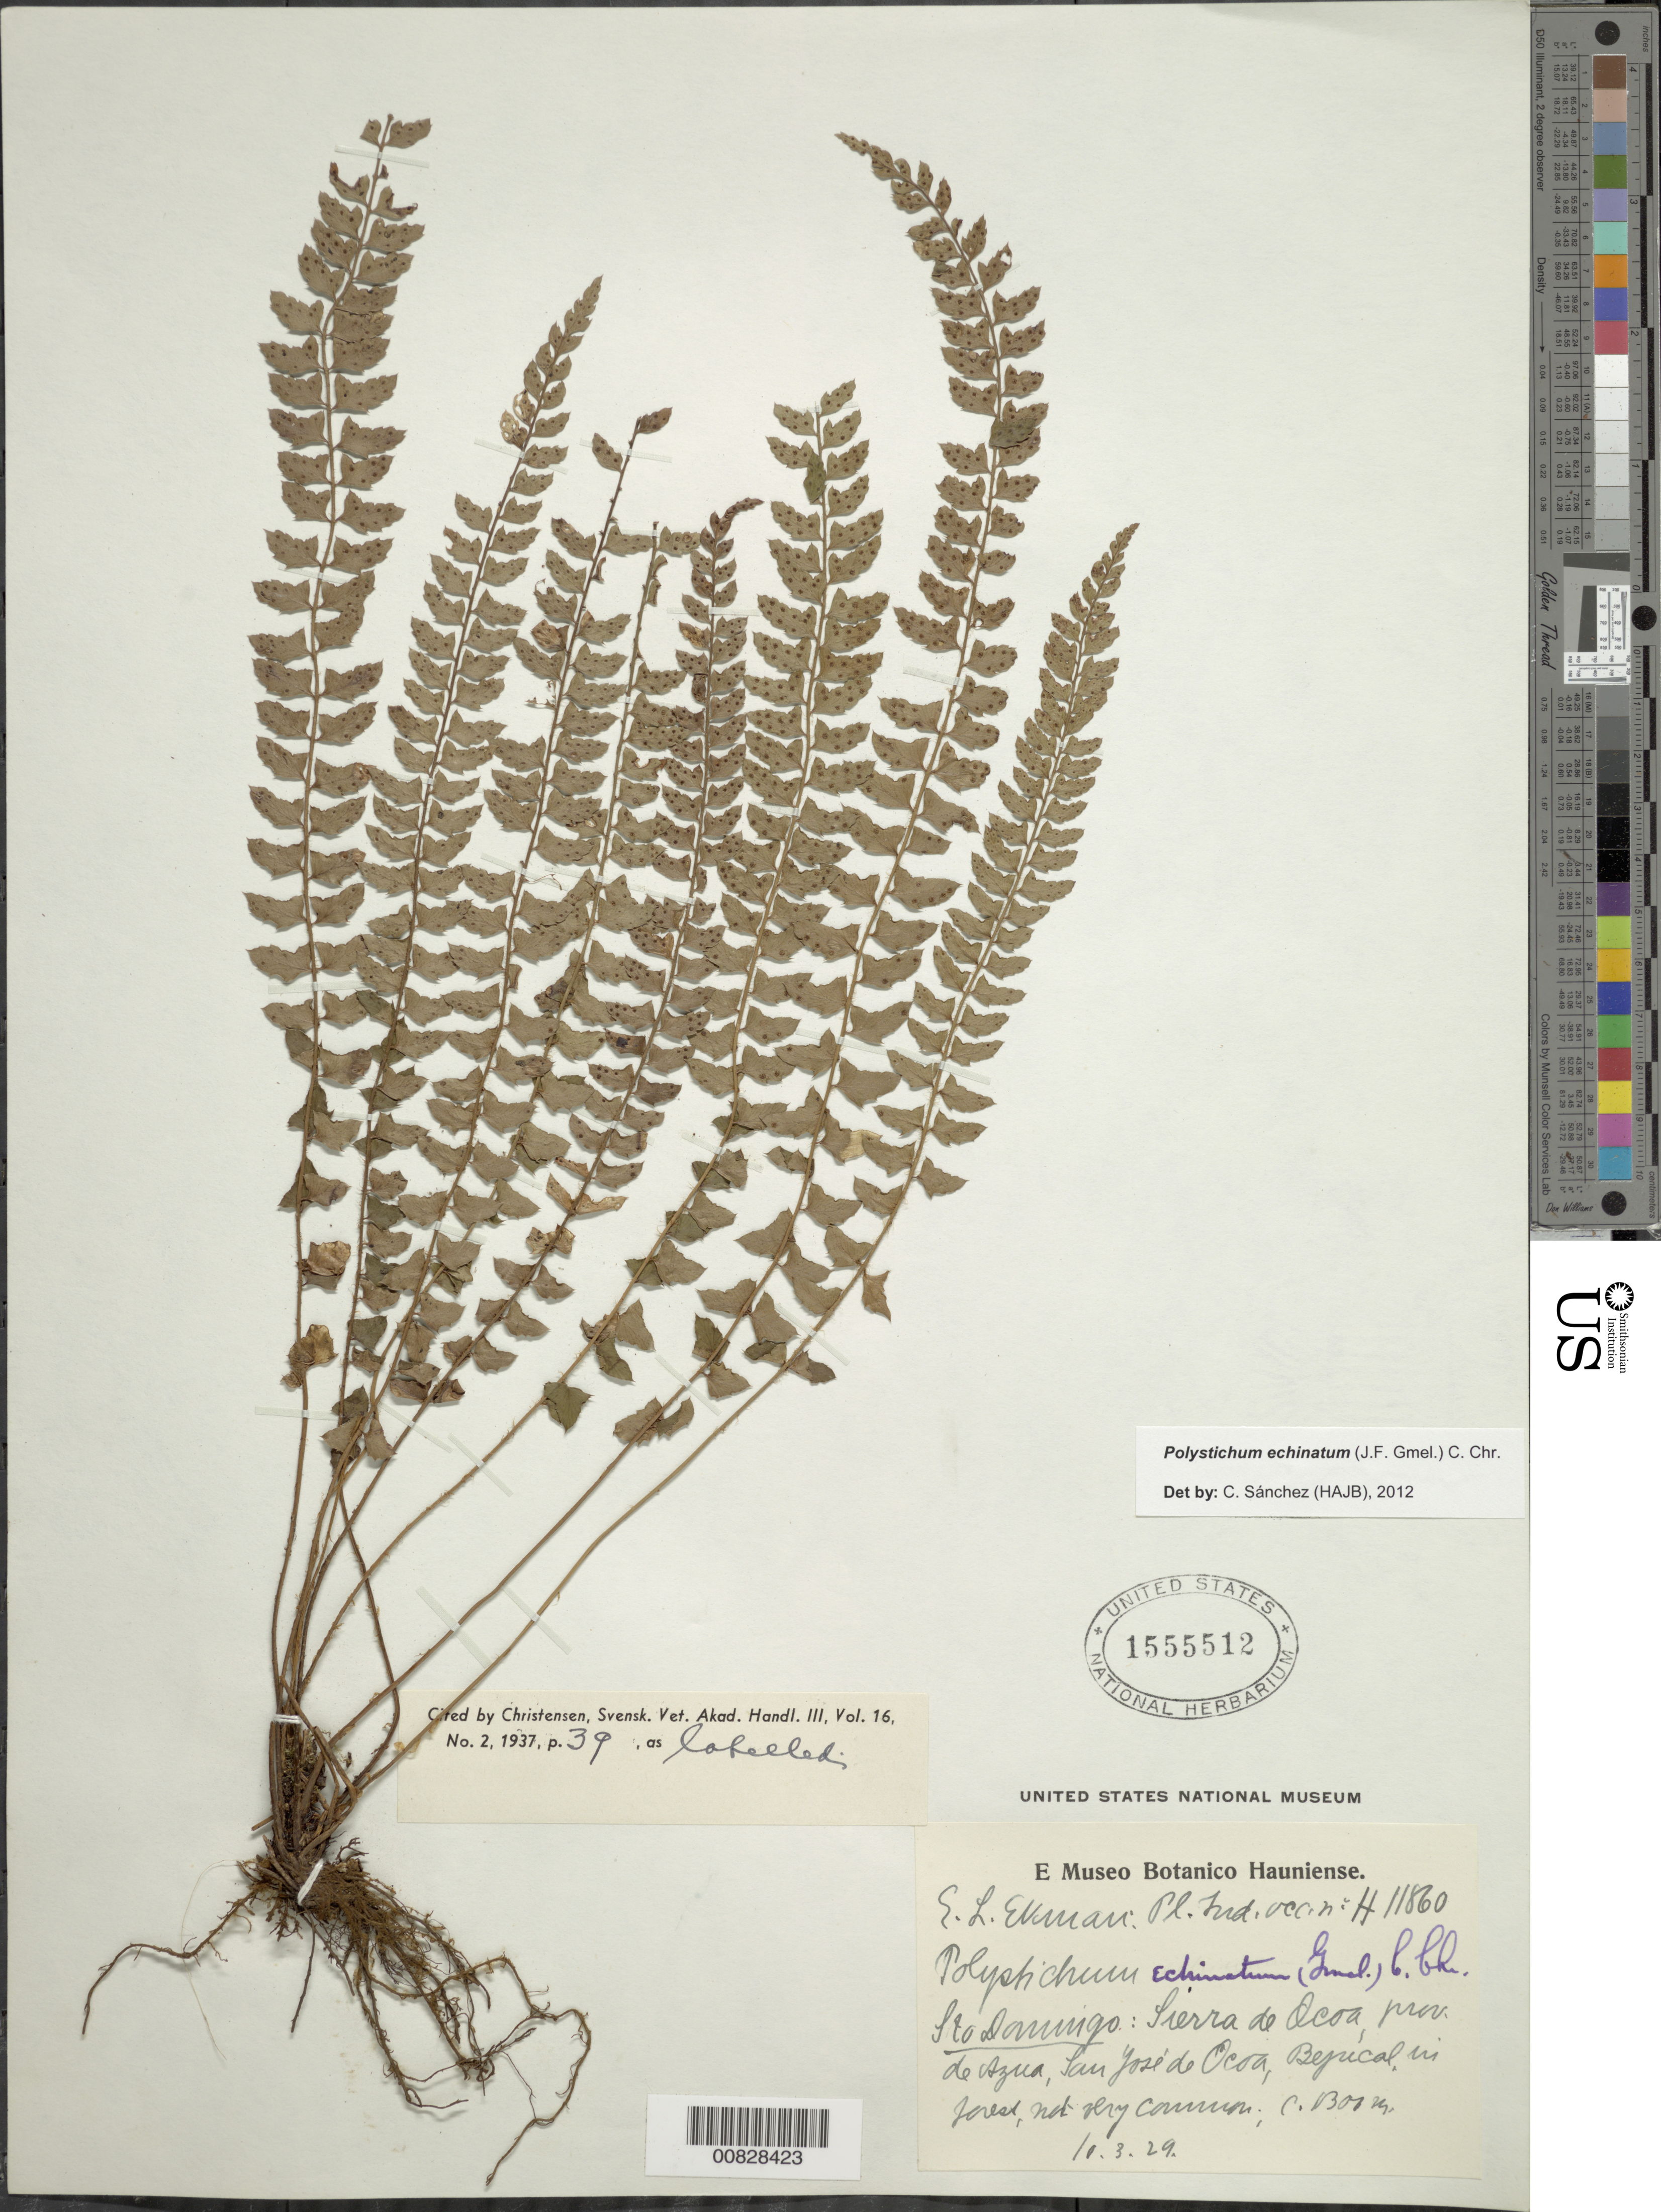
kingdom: Plantae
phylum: Tracheophyta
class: Polypodiopsida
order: Polypodiales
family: Dryopteridaceae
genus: Polystichum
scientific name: Polystichum echinatum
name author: (J.F. Gmel.) C. Chr.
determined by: Christensen, C. F. A.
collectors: E. L. Ekman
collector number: H 11860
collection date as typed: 10 Mar 1929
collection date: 1929-03-10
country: Dominican Republic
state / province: Azua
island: Hispaniola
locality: Sierra de ocoa, San José de ocoa, Bejucal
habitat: Forest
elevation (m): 1300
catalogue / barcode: US 1555512